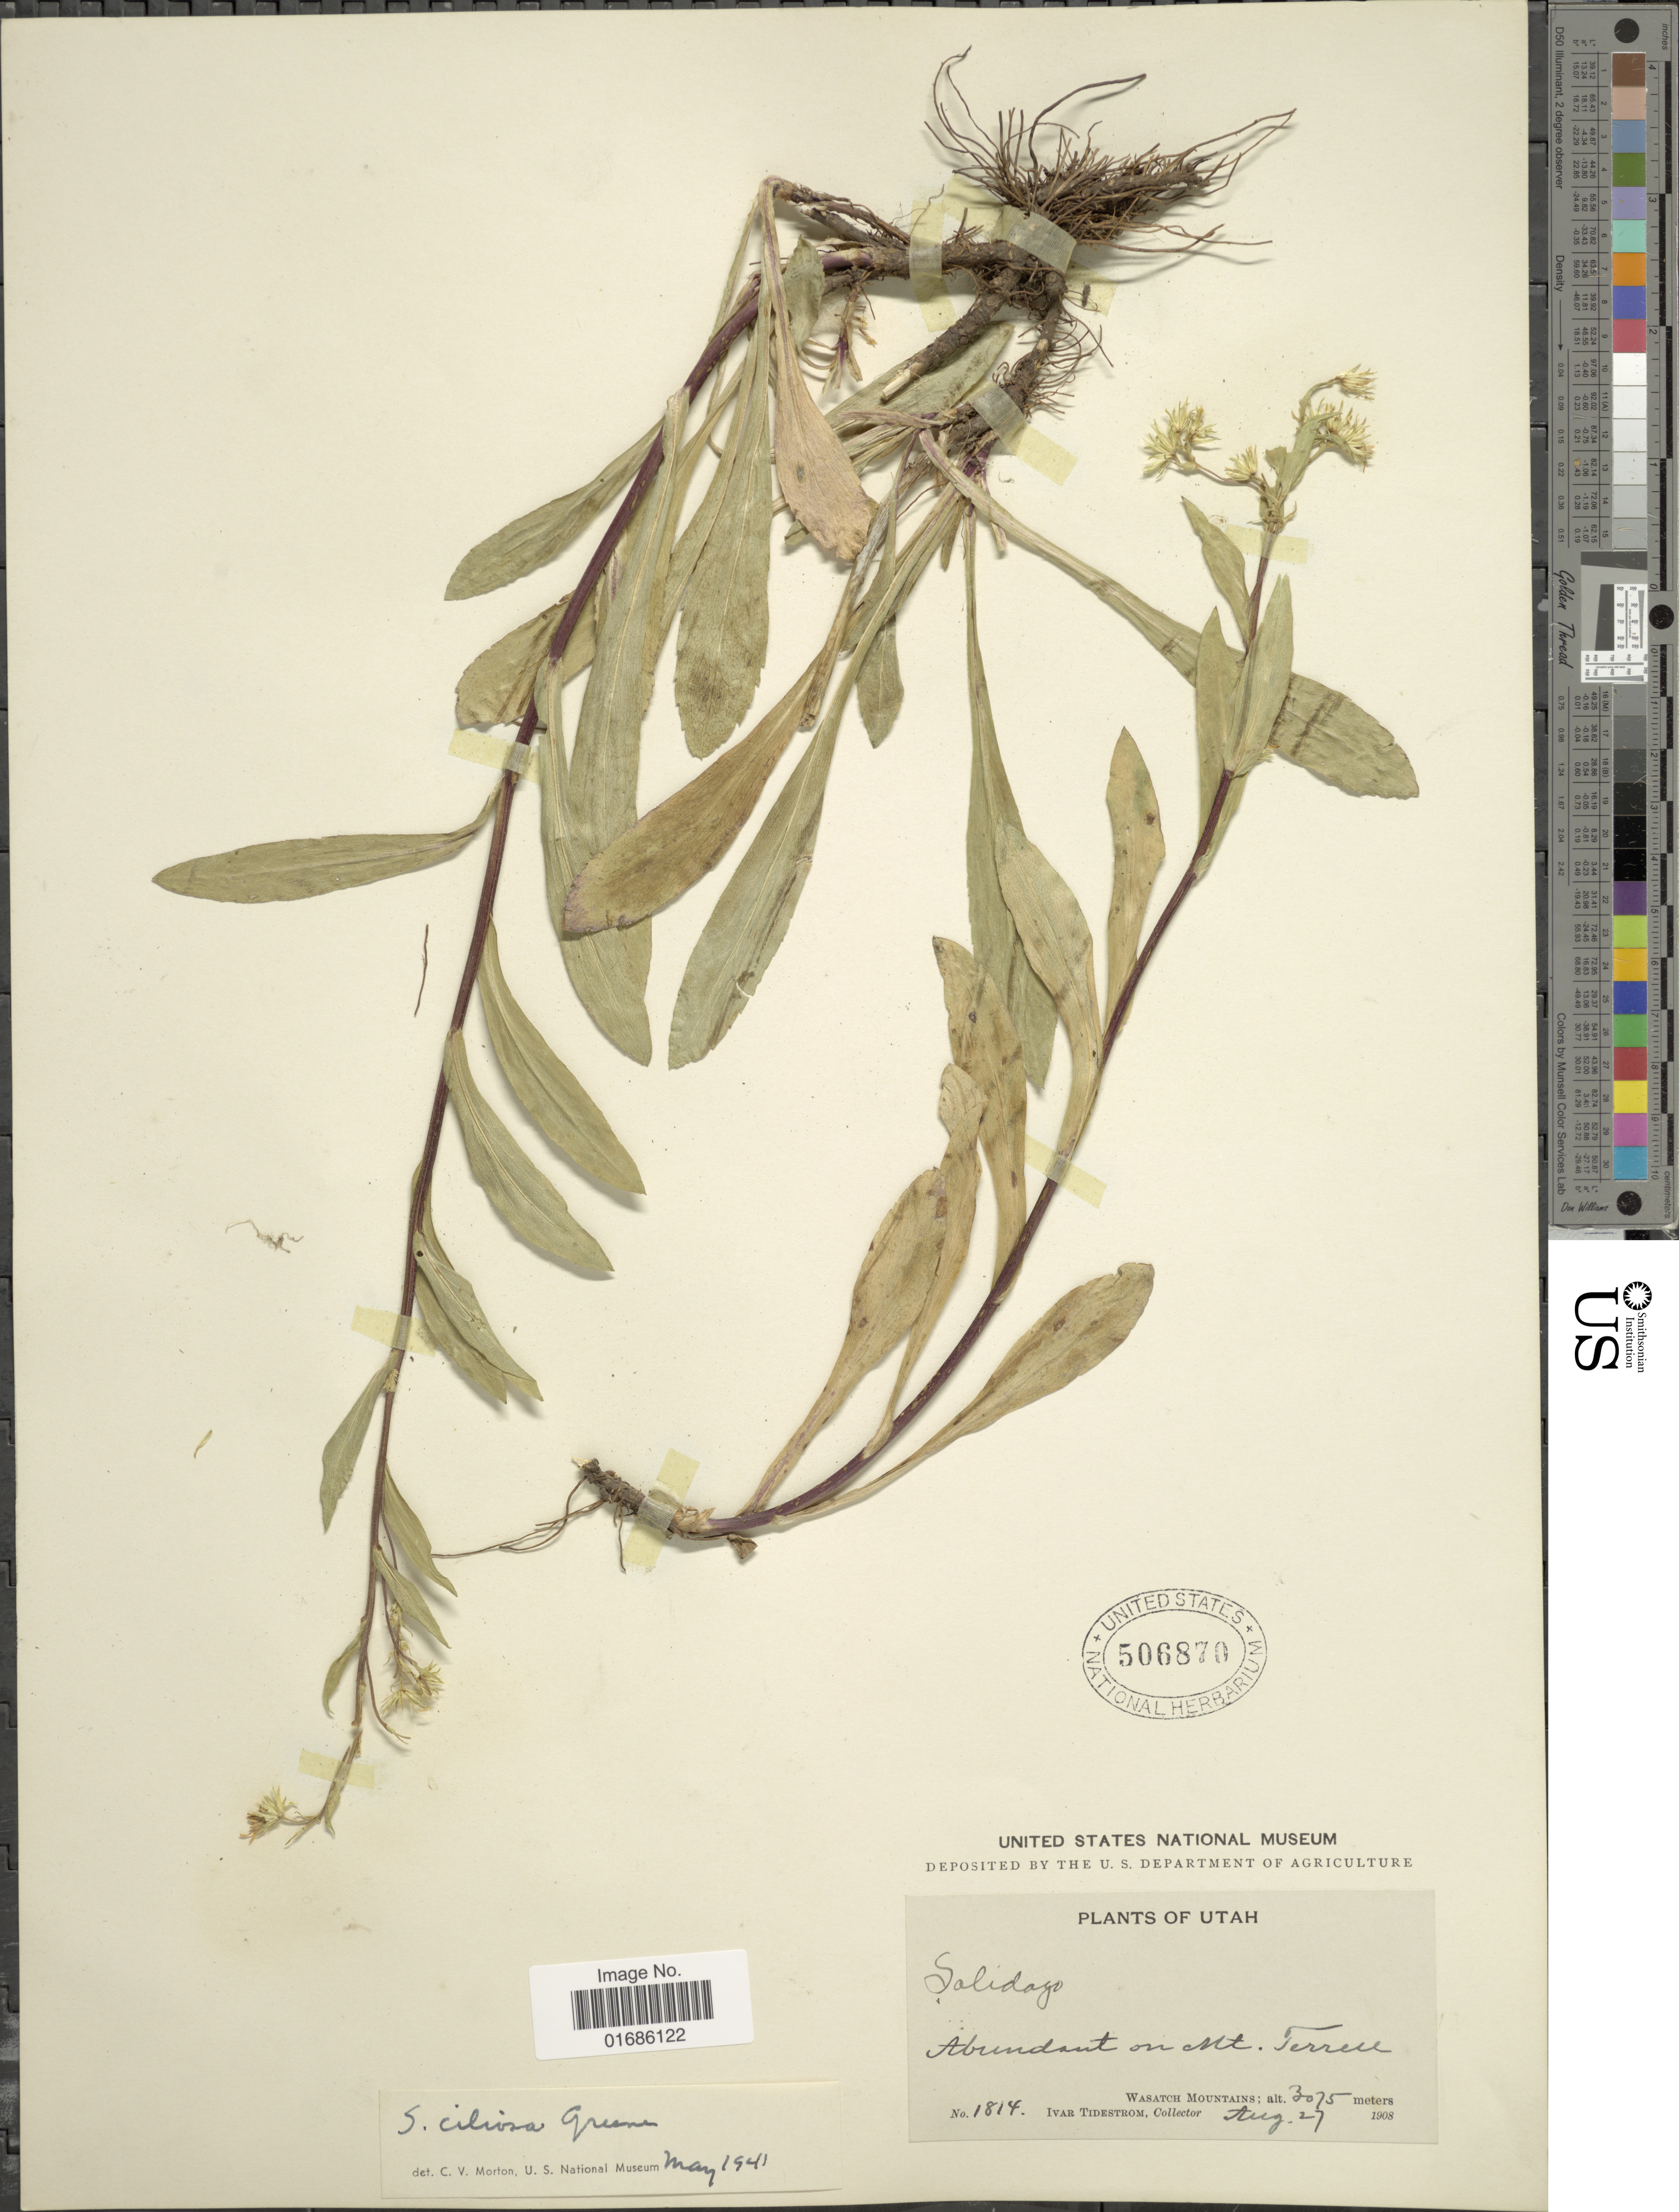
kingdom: Plantae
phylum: Tracheophyta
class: Magnoliopsida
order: Asterales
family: Asteraceae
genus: Solidago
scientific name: Solidago ciliosa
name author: Greene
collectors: I. F. Tidestrom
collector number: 1814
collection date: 1908-08-27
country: United States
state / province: Utah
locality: Abundant on Mts. Terrece, Wasatch Mountains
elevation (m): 3075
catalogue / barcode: US 506870